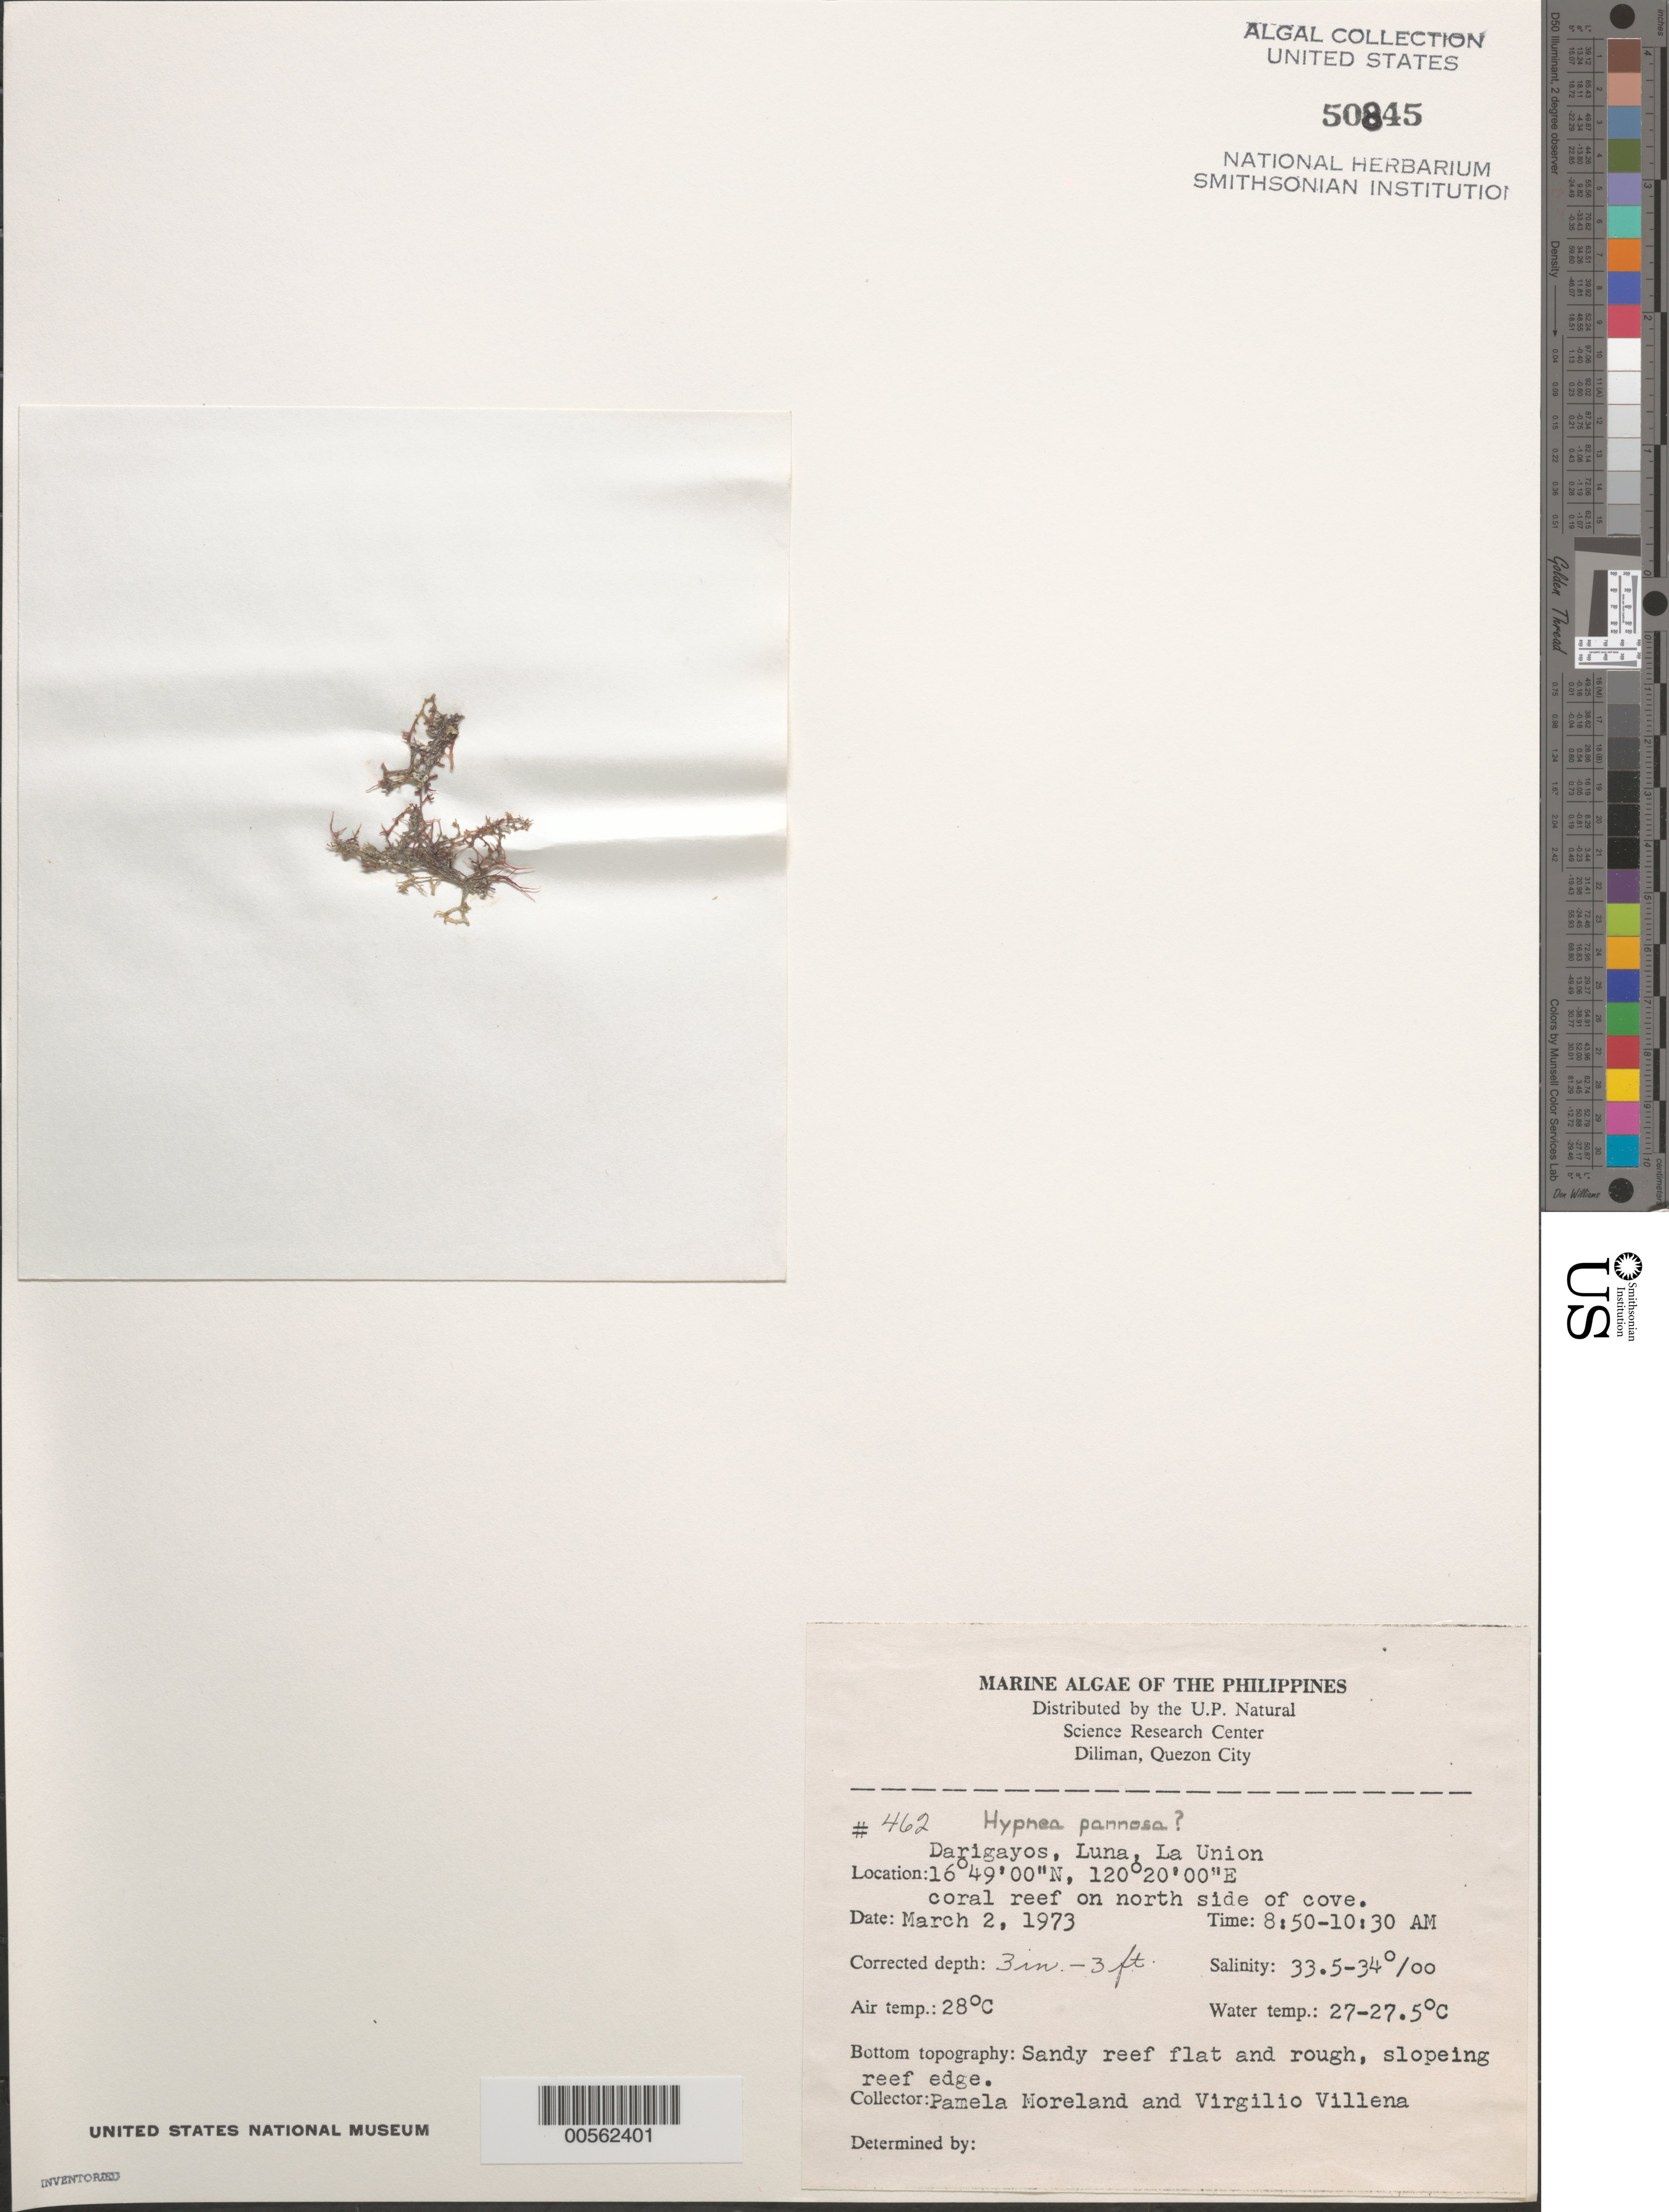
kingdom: Plantae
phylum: Rhodophyta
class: Florideophyceae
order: Gigartinales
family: Cystocloniaceae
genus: Hypnea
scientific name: Hypnea pannosa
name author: J. Agardh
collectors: P. Moreland & V. Villena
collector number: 462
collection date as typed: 02 Mar 1973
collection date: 1973-03-02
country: Philippines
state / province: Ilocos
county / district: La Union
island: Luzon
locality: Darigayos, Luna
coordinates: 16 49' 00" N, 120 20' 00" E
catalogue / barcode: US 50845